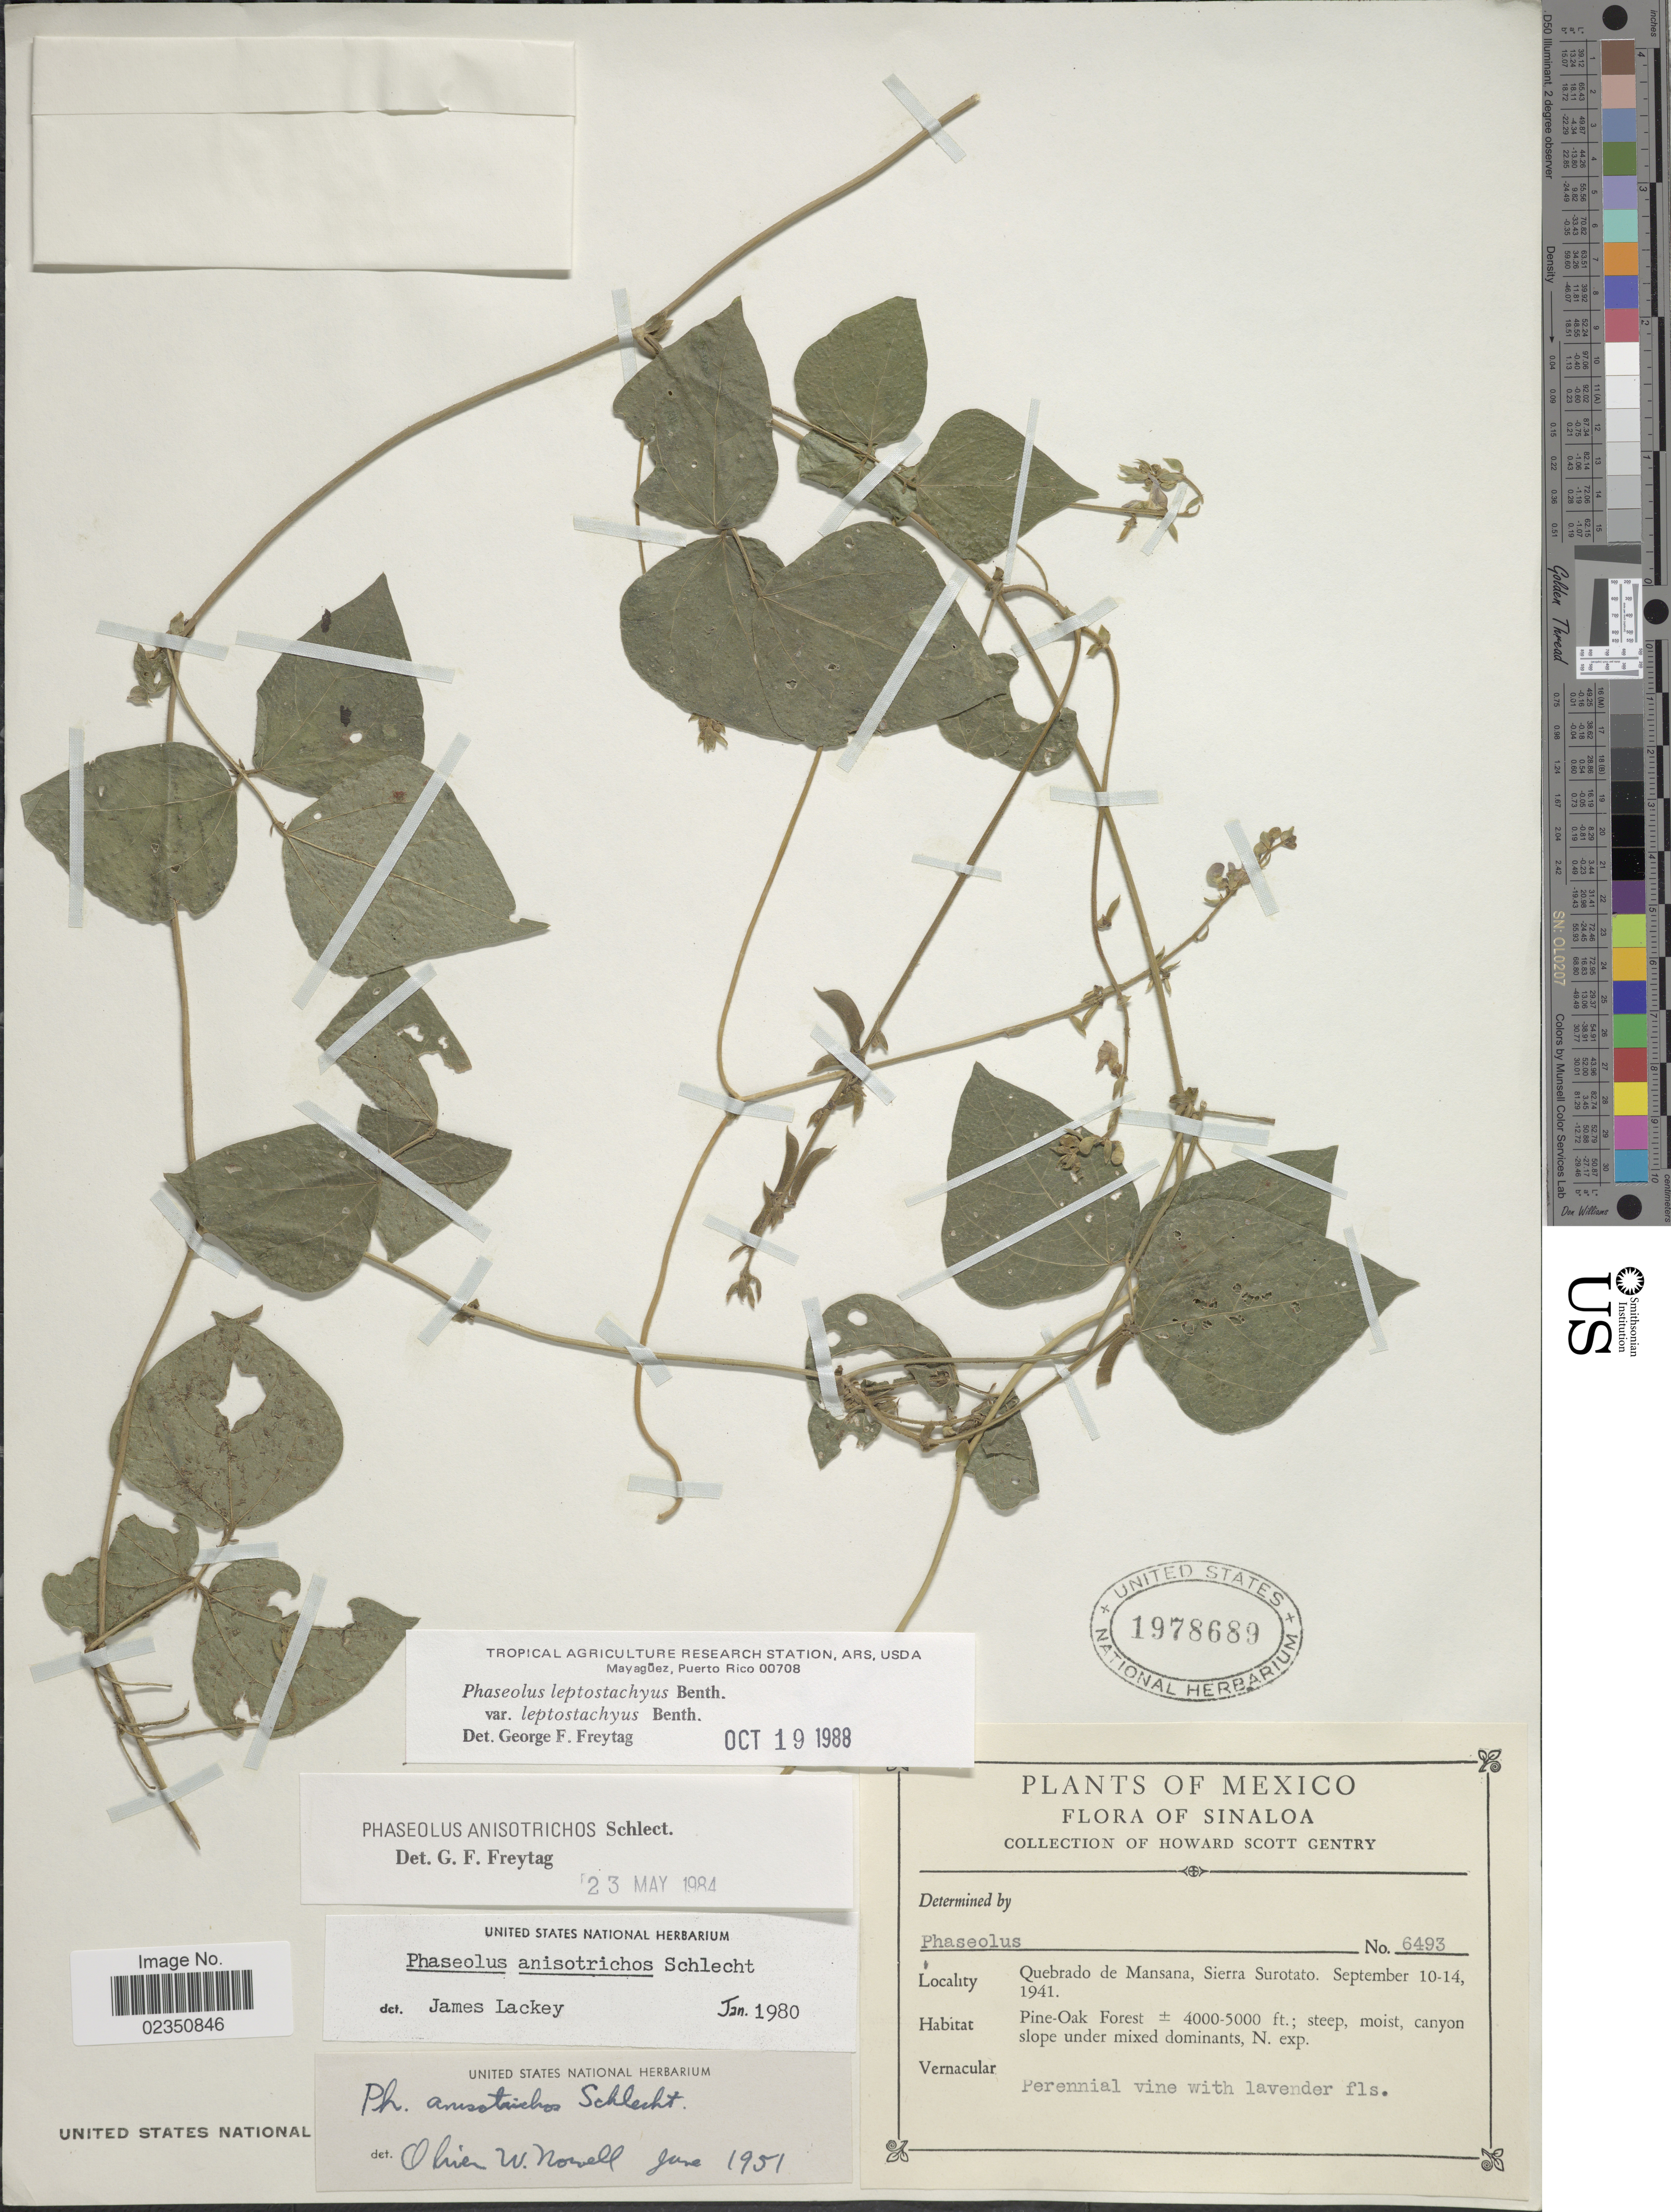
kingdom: Plantae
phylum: Tracheophyta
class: Magnoliopsida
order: Fabales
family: Fabaceae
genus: Phaseolus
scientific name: Phaseolus leptostachyus var. leptostachyus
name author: Benth.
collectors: H. S. Gentry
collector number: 6493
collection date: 1941-09-10/1941-09-14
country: Mexico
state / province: Sinaloa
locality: Quebrado de Mansana, Sierra Surotato, pine-oak forest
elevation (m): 1219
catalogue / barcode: US 1978689